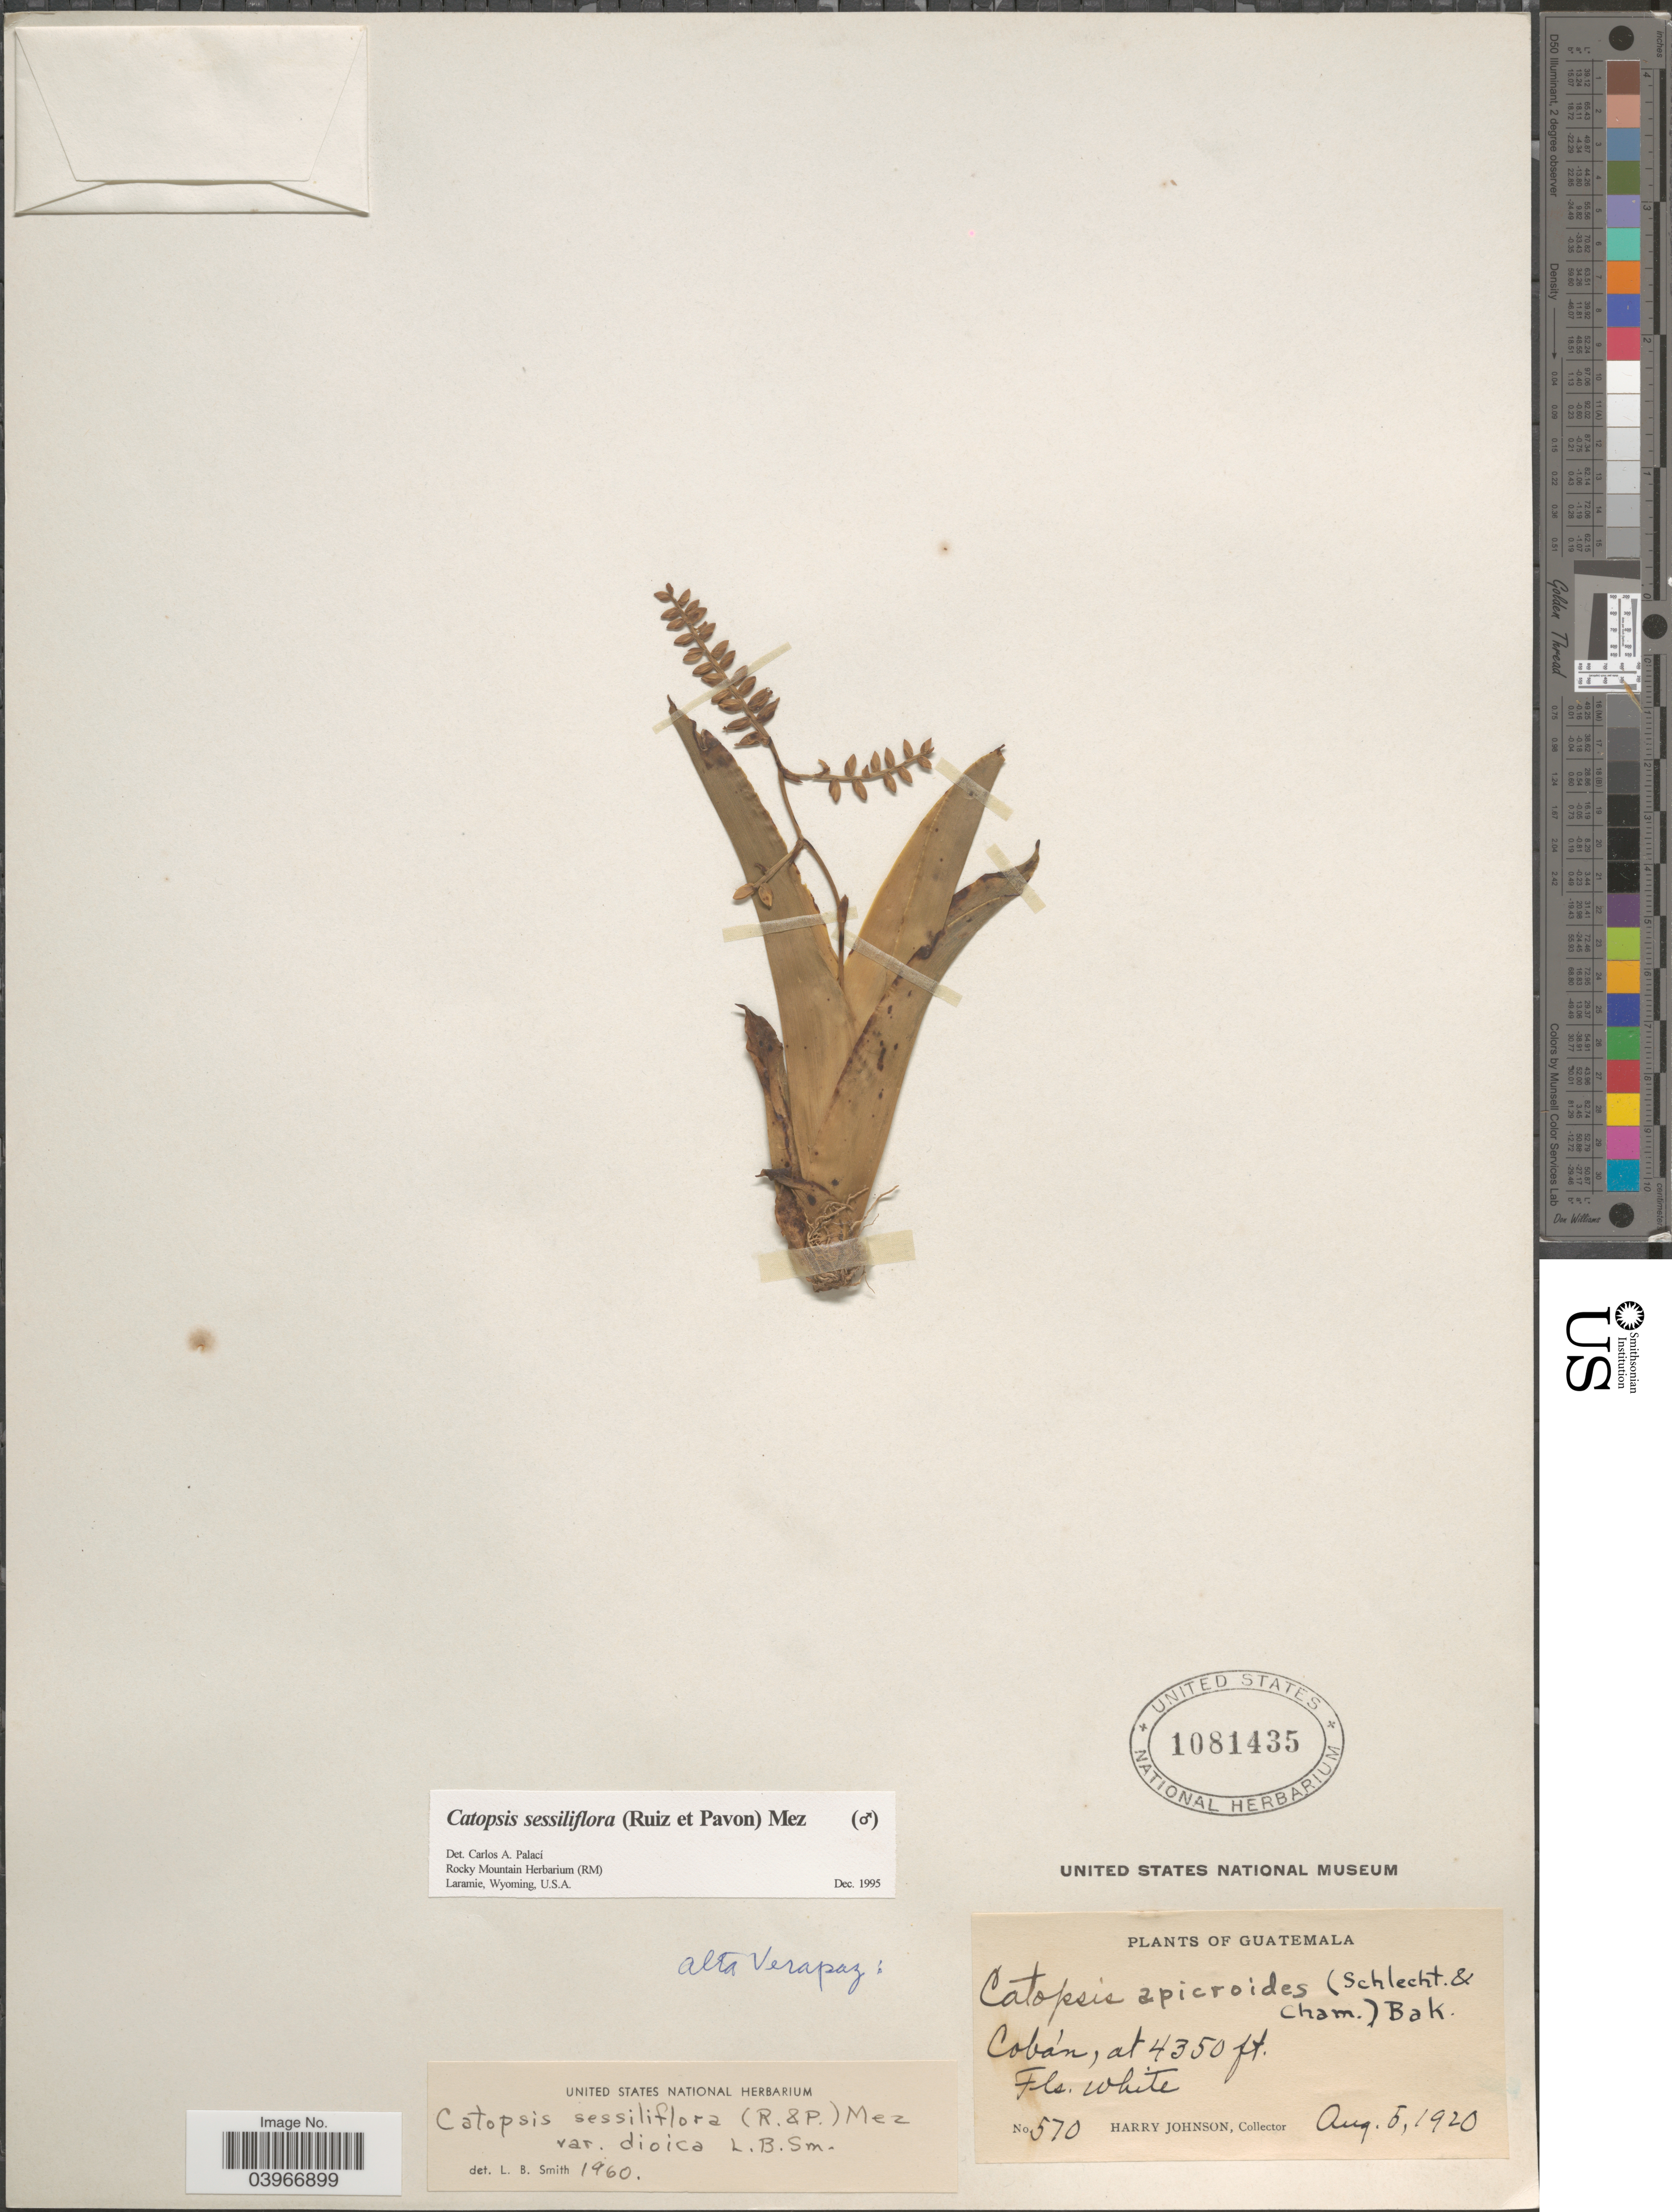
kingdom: Plantae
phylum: Tracheophyta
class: Liliopsida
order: Poales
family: Bromeliaceae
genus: Catopsis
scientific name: Catopsis sessiliflora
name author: (Ruiz & Pav.) Mez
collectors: H. Johnson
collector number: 570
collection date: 1920-08-05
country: Guatemala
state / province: Alta Verapaz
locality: Cobán.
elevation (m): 1326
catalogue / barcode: US 1081435